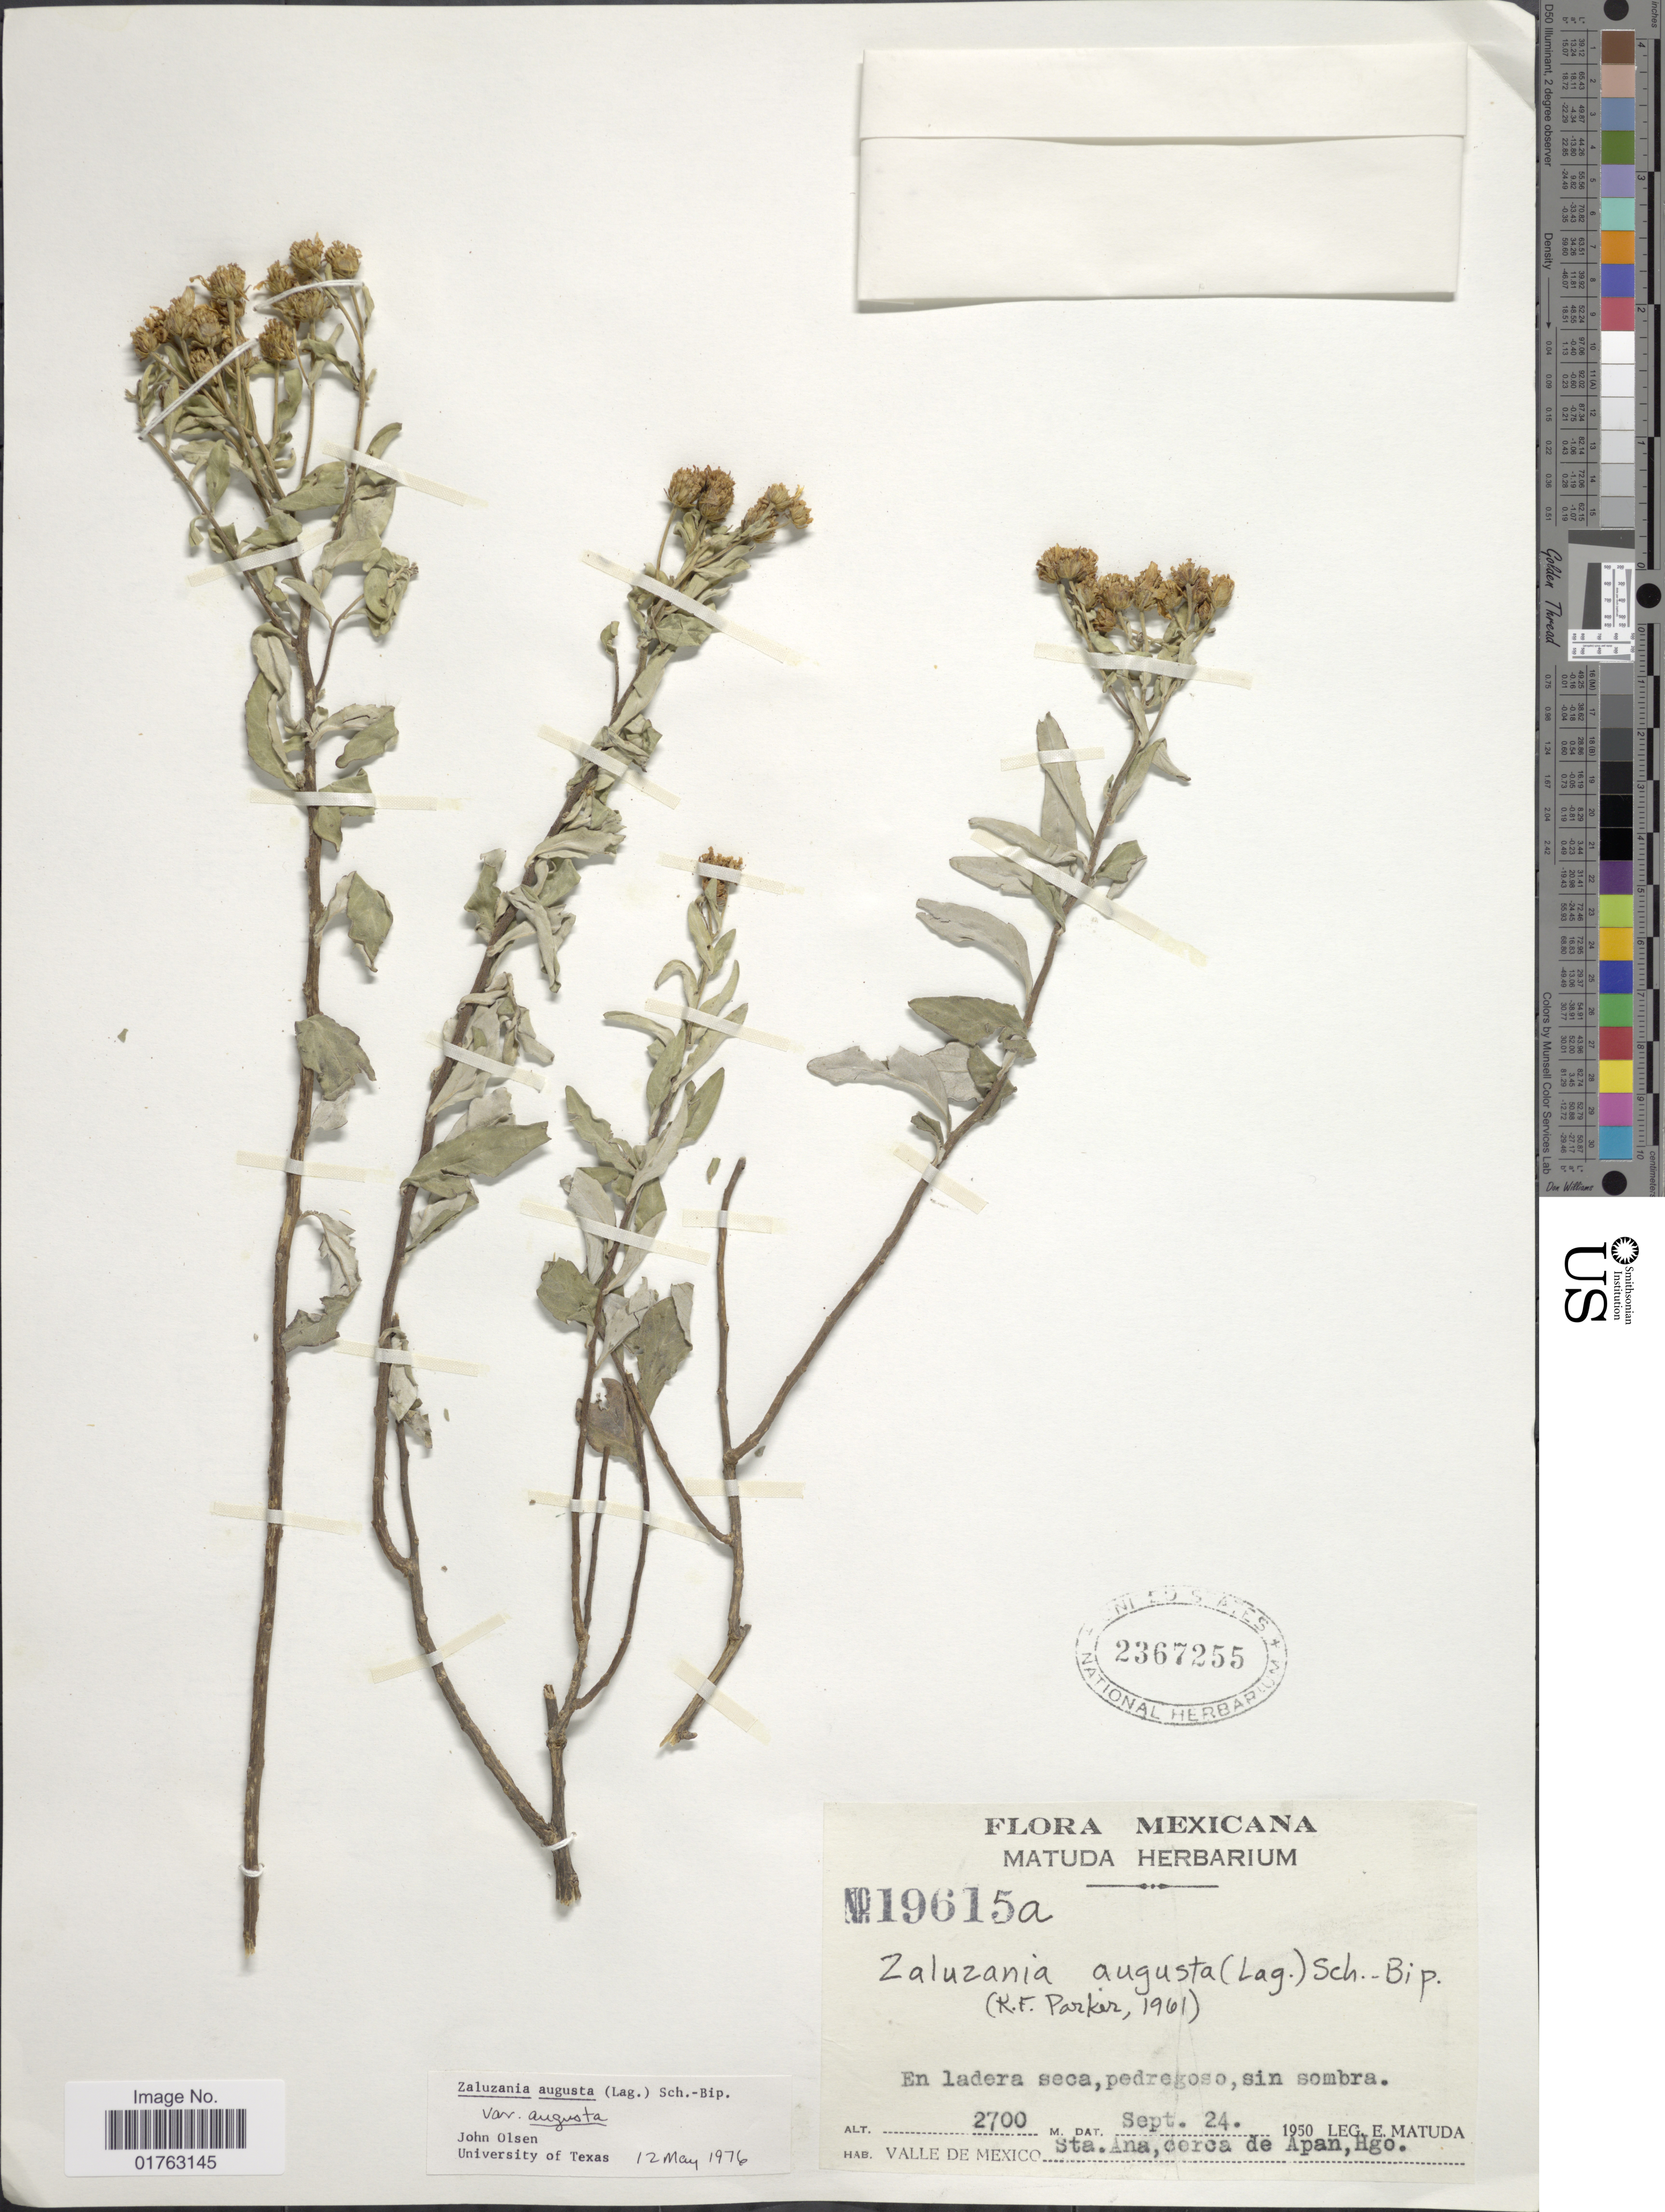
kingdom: Plantae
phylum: Tracheophyta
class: Magnoliopsida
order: Asterales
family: Asteraceae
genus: Zaluzania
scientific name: Zaluzania angusta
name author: (Lag.) Sch. Bip.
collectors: E. Matuda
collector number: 19615a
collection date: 1950-09-24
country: Mexico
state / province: Hidalgo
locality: En ladera seca, pedregoso, sin sombra, Valle de Mexico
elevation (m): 2700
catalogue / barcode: US 2367255